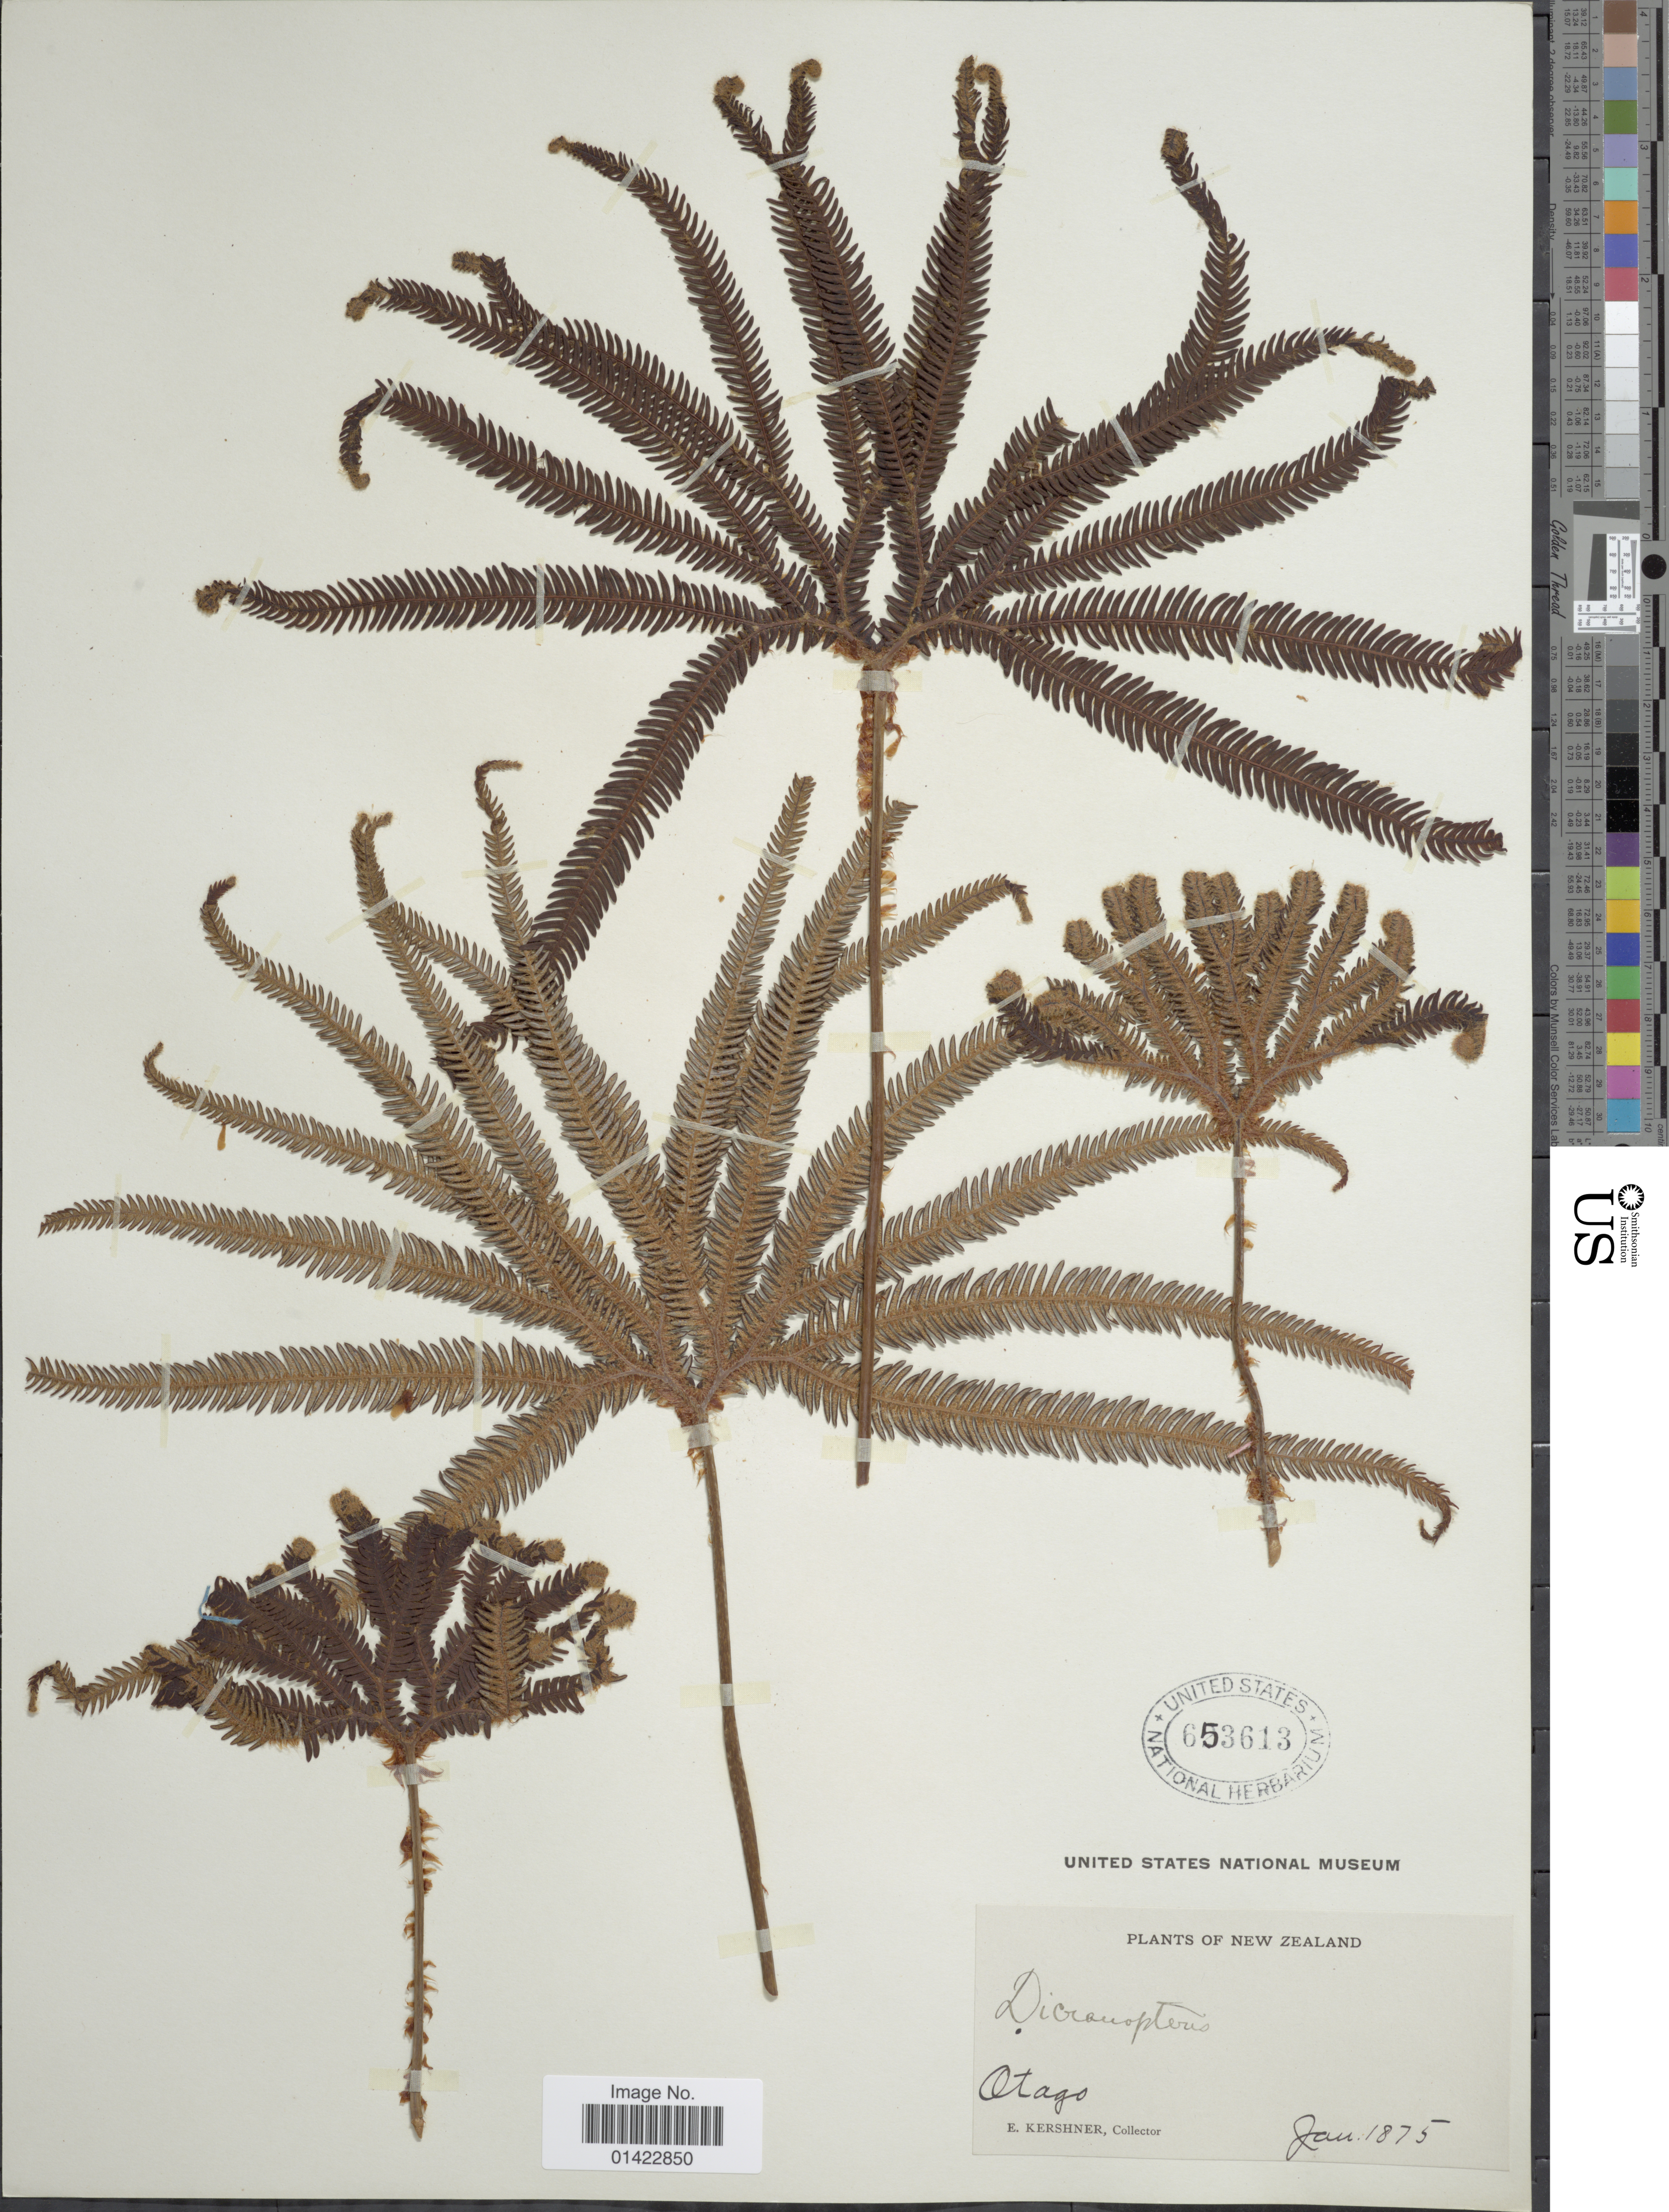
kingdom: Plantae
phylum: Tracheophyta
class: Polypodiopsida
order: Gleicheniales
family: Gleicheniaceae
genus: Sticherus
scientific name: Sticherus cunninghamii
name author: (Heward ex Hook.) Ching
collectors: E. Kershner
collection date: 1875-01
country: New Zealand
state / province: Otago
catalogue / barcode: US 653613